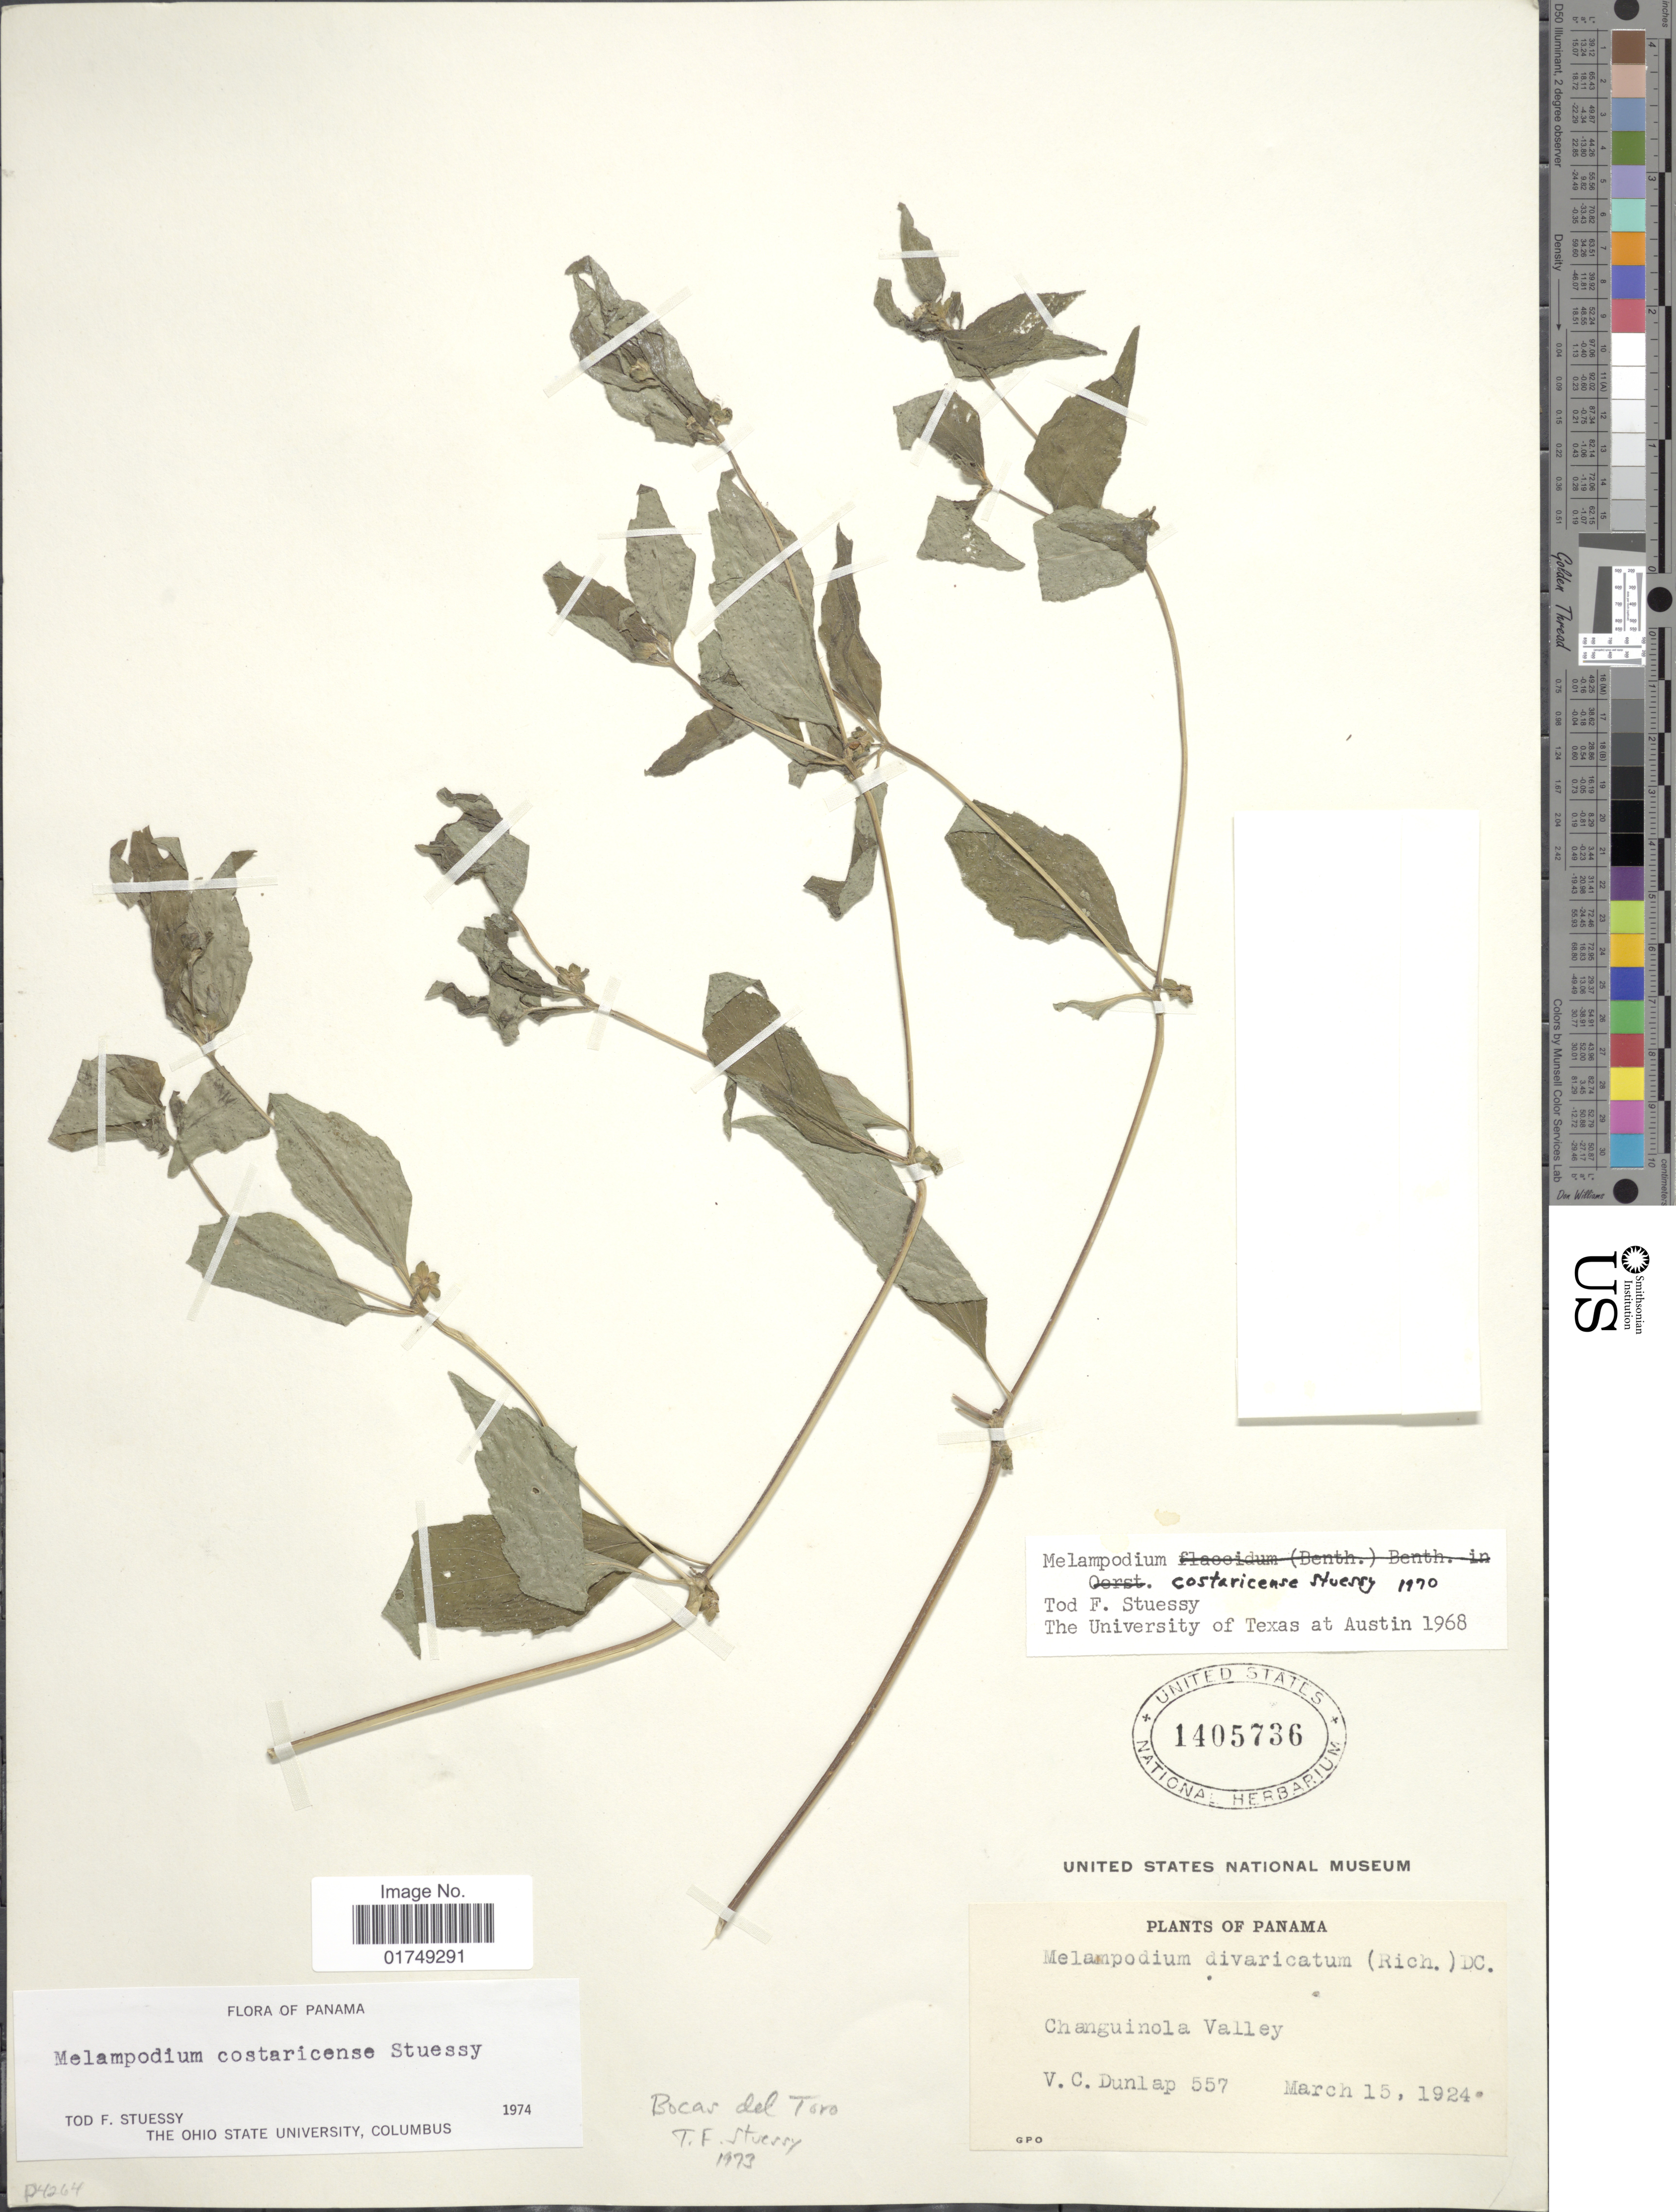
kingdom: Plantae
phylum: Tracheophyta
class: Magnoliopsida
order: Asterales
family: Asteraceae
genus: Melampodium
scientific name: Melampodium costaricense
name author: Stuessy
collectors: V. C. Dunlap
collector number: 557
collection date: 1924-03-15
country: Panama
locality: Changuinola Valley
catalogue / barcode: US 1405736